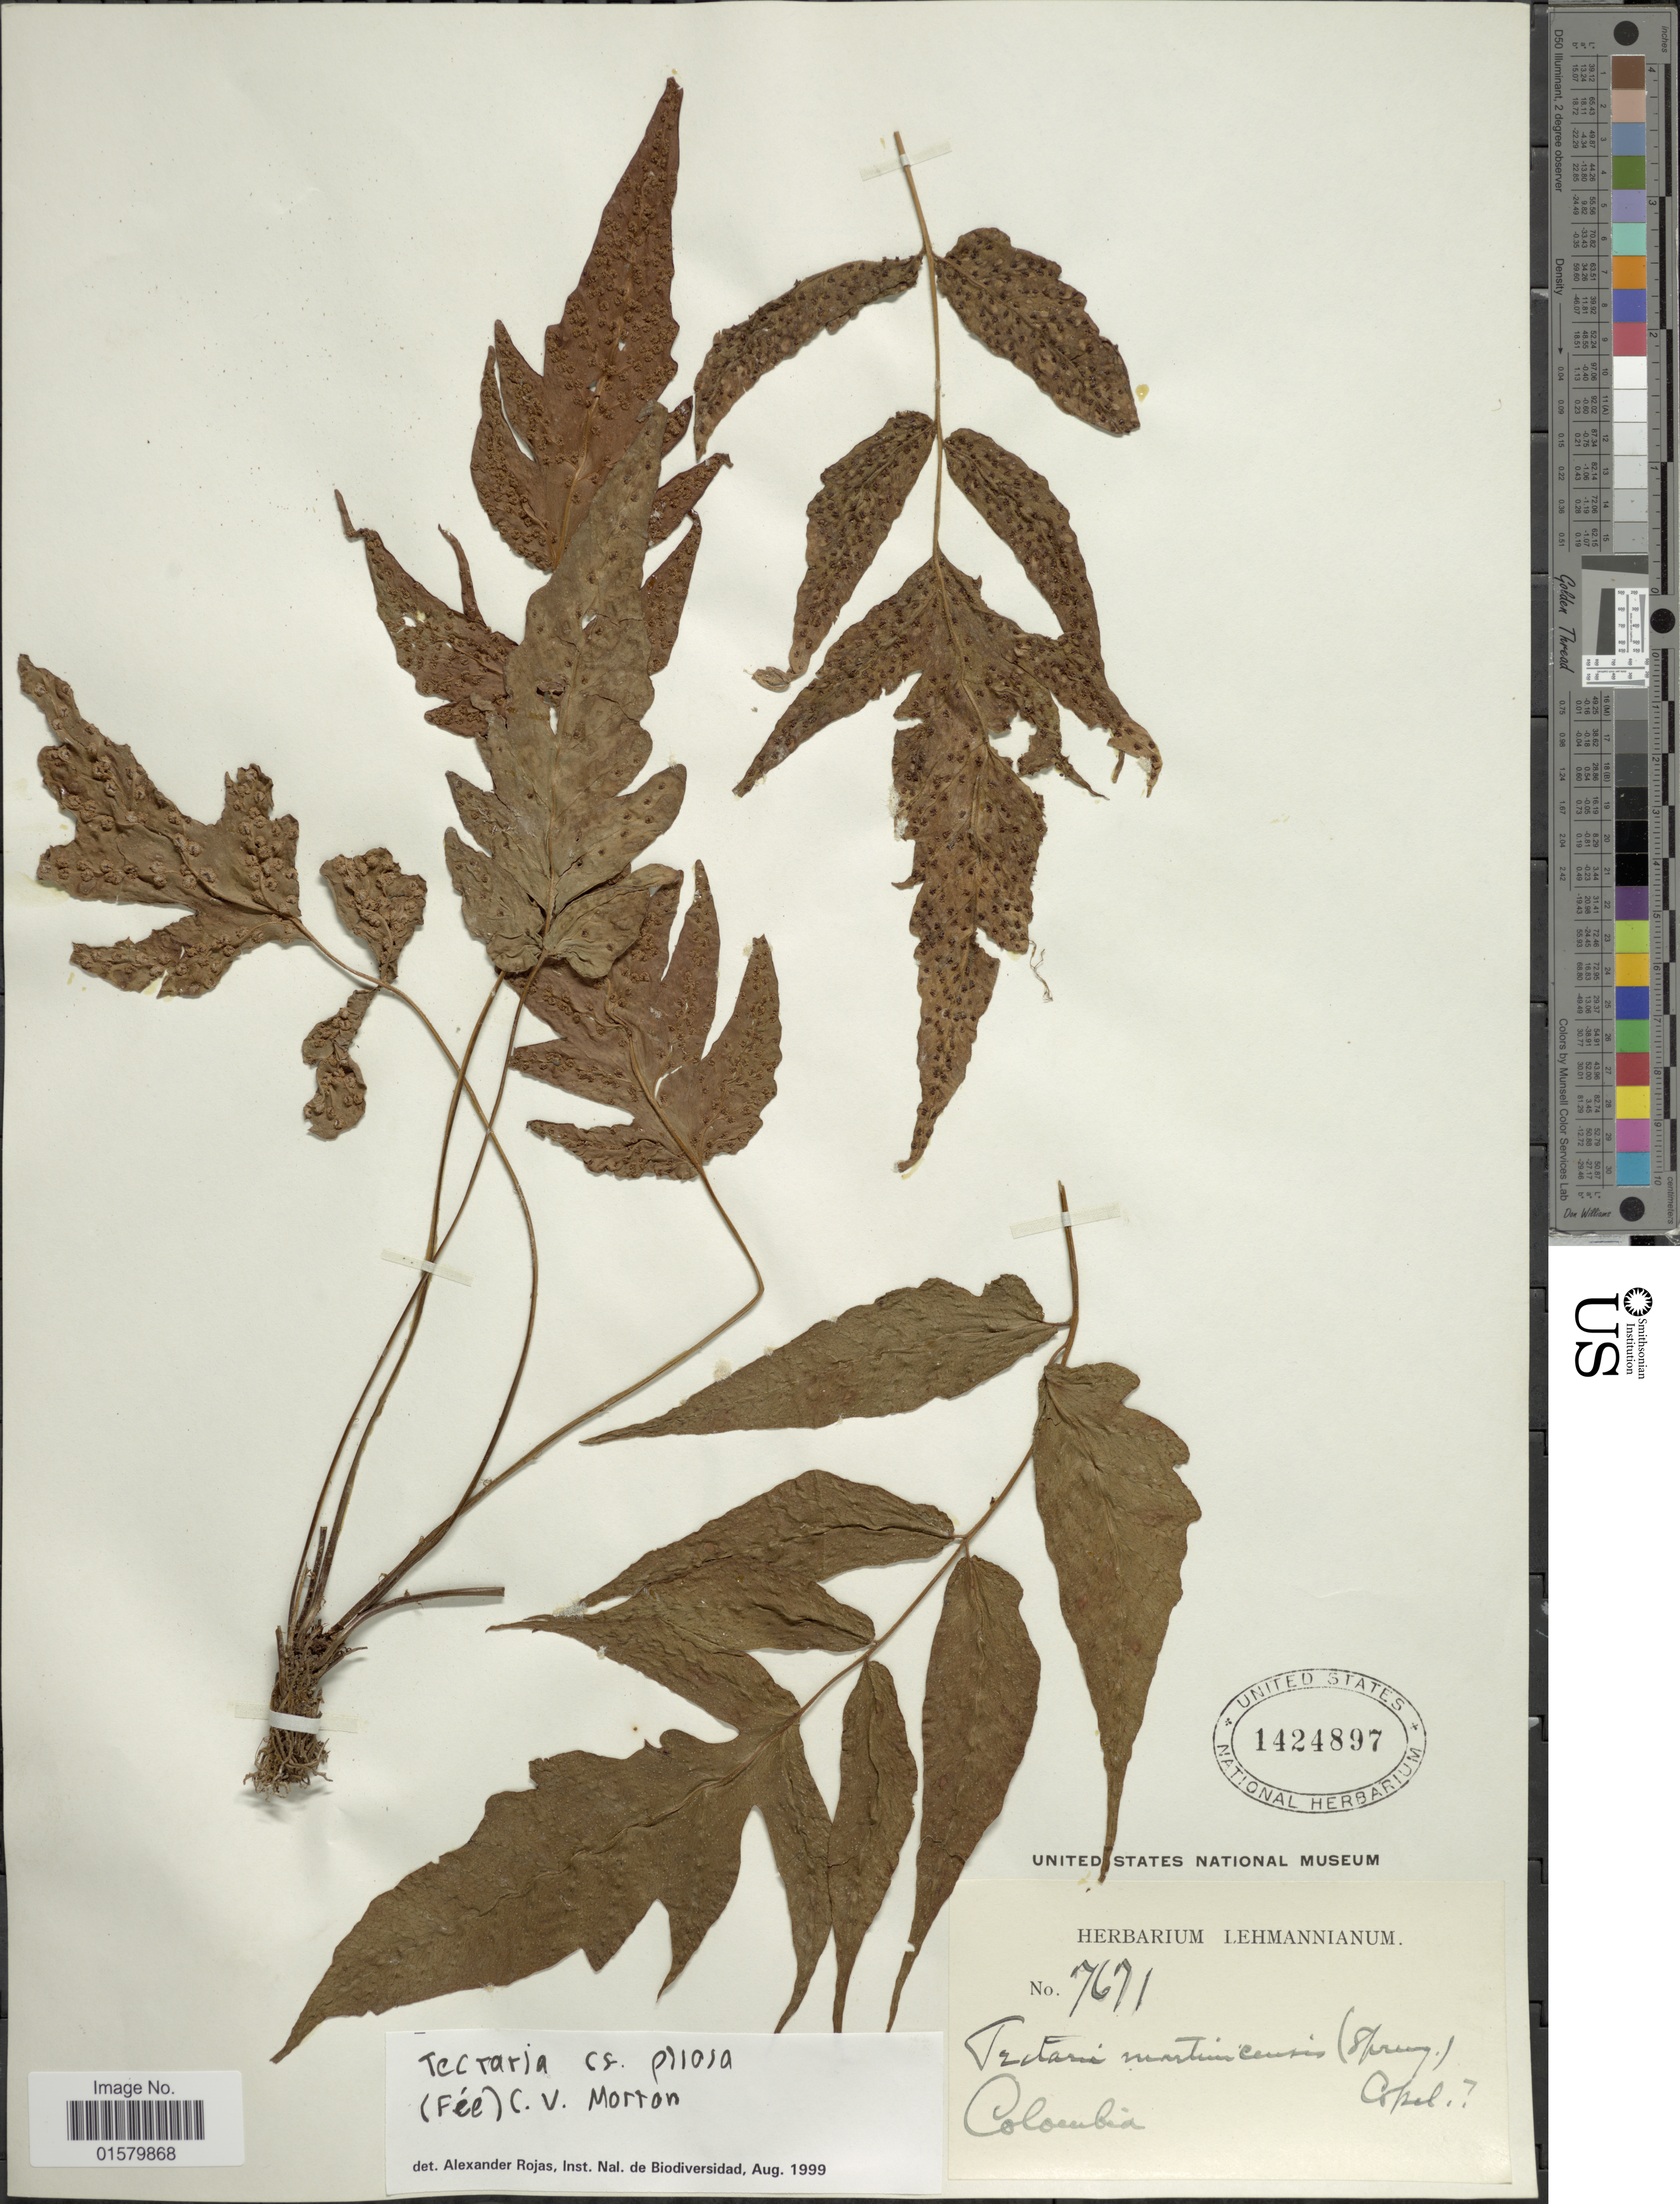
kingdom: Plantae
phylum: Tracheophyta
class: Polypodiopsida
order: Polypodiales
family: Tectariaceae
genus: Tectaria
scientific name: Tectaria pilosa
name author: (Fée) Maxon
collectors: ex herb. Lehmannianum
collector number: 7671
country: Colombia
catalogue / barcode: US 1424897